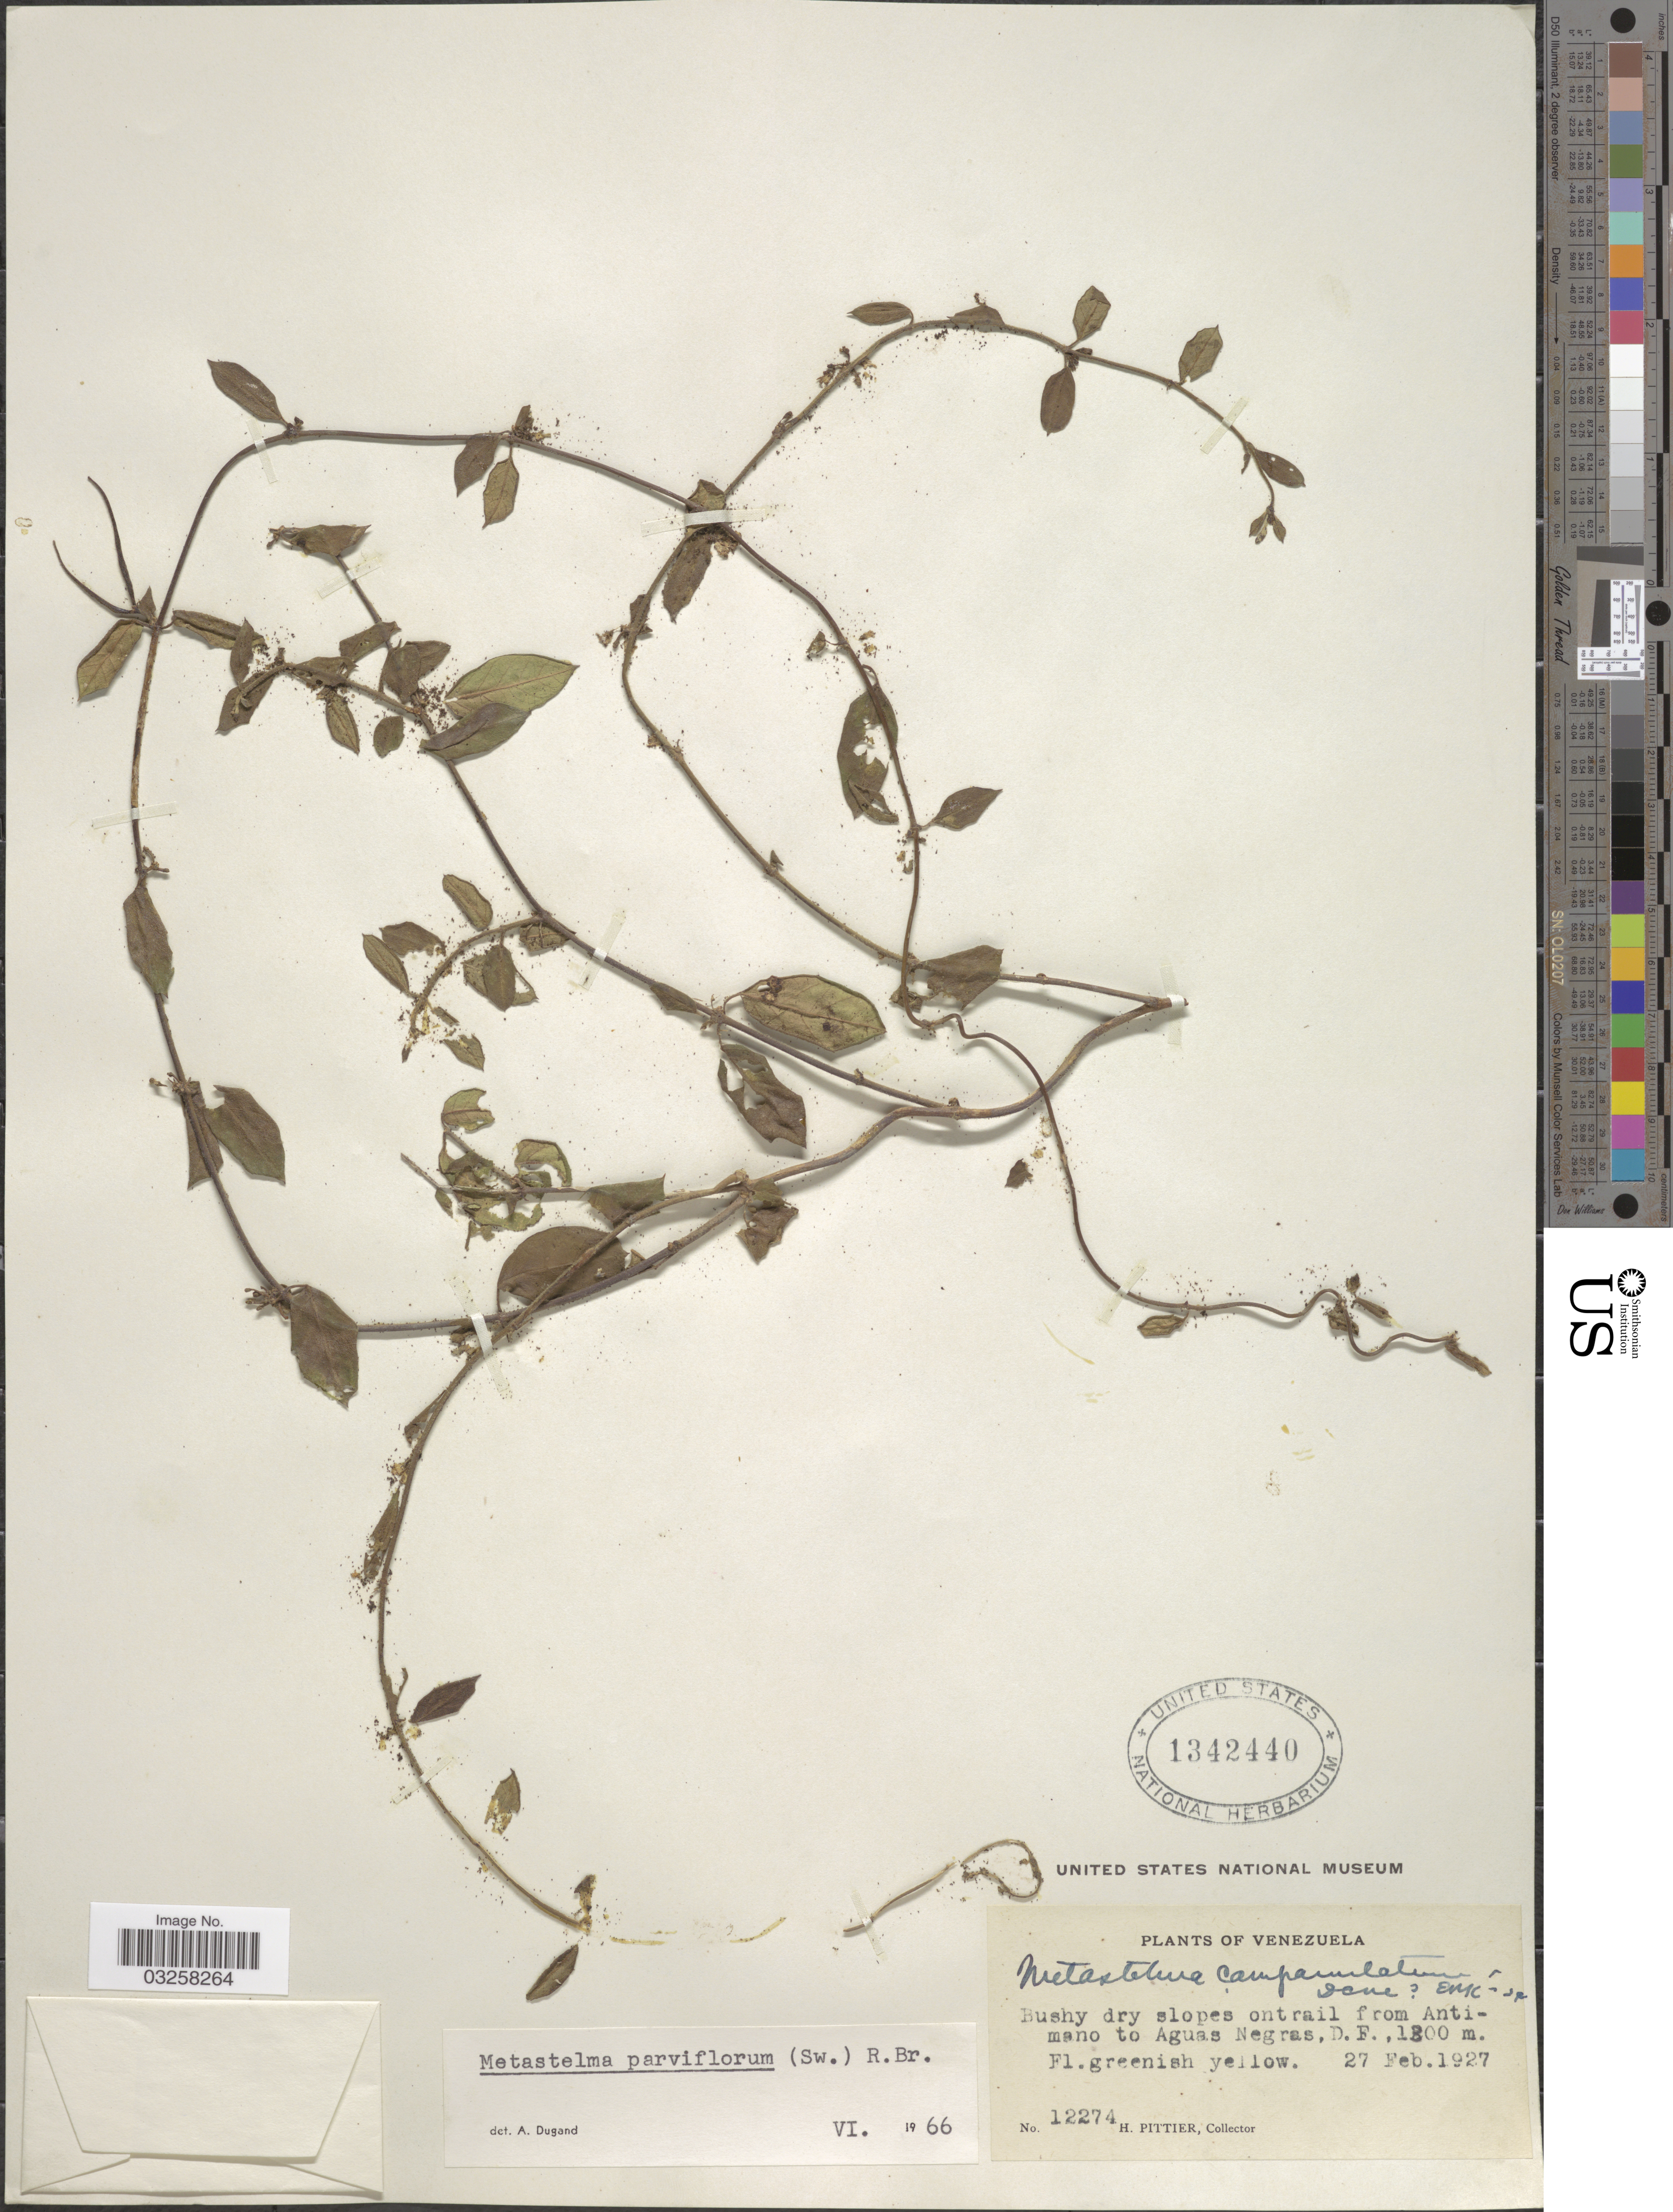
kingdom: Plantae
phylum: Tracheophyta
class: Magnoliopsida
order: Gentianales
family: Apocynaceae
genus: Metastelma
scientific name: Metastelma parviflorum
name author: (Sw.) Schult.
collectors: H. F. Pittier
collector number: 12274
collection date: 1927-02-27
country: Venezuela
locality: Bushy dry slopes on trail from Antimano to Aguas Negras, D.F.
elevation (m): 1300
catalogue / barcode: US 1342440